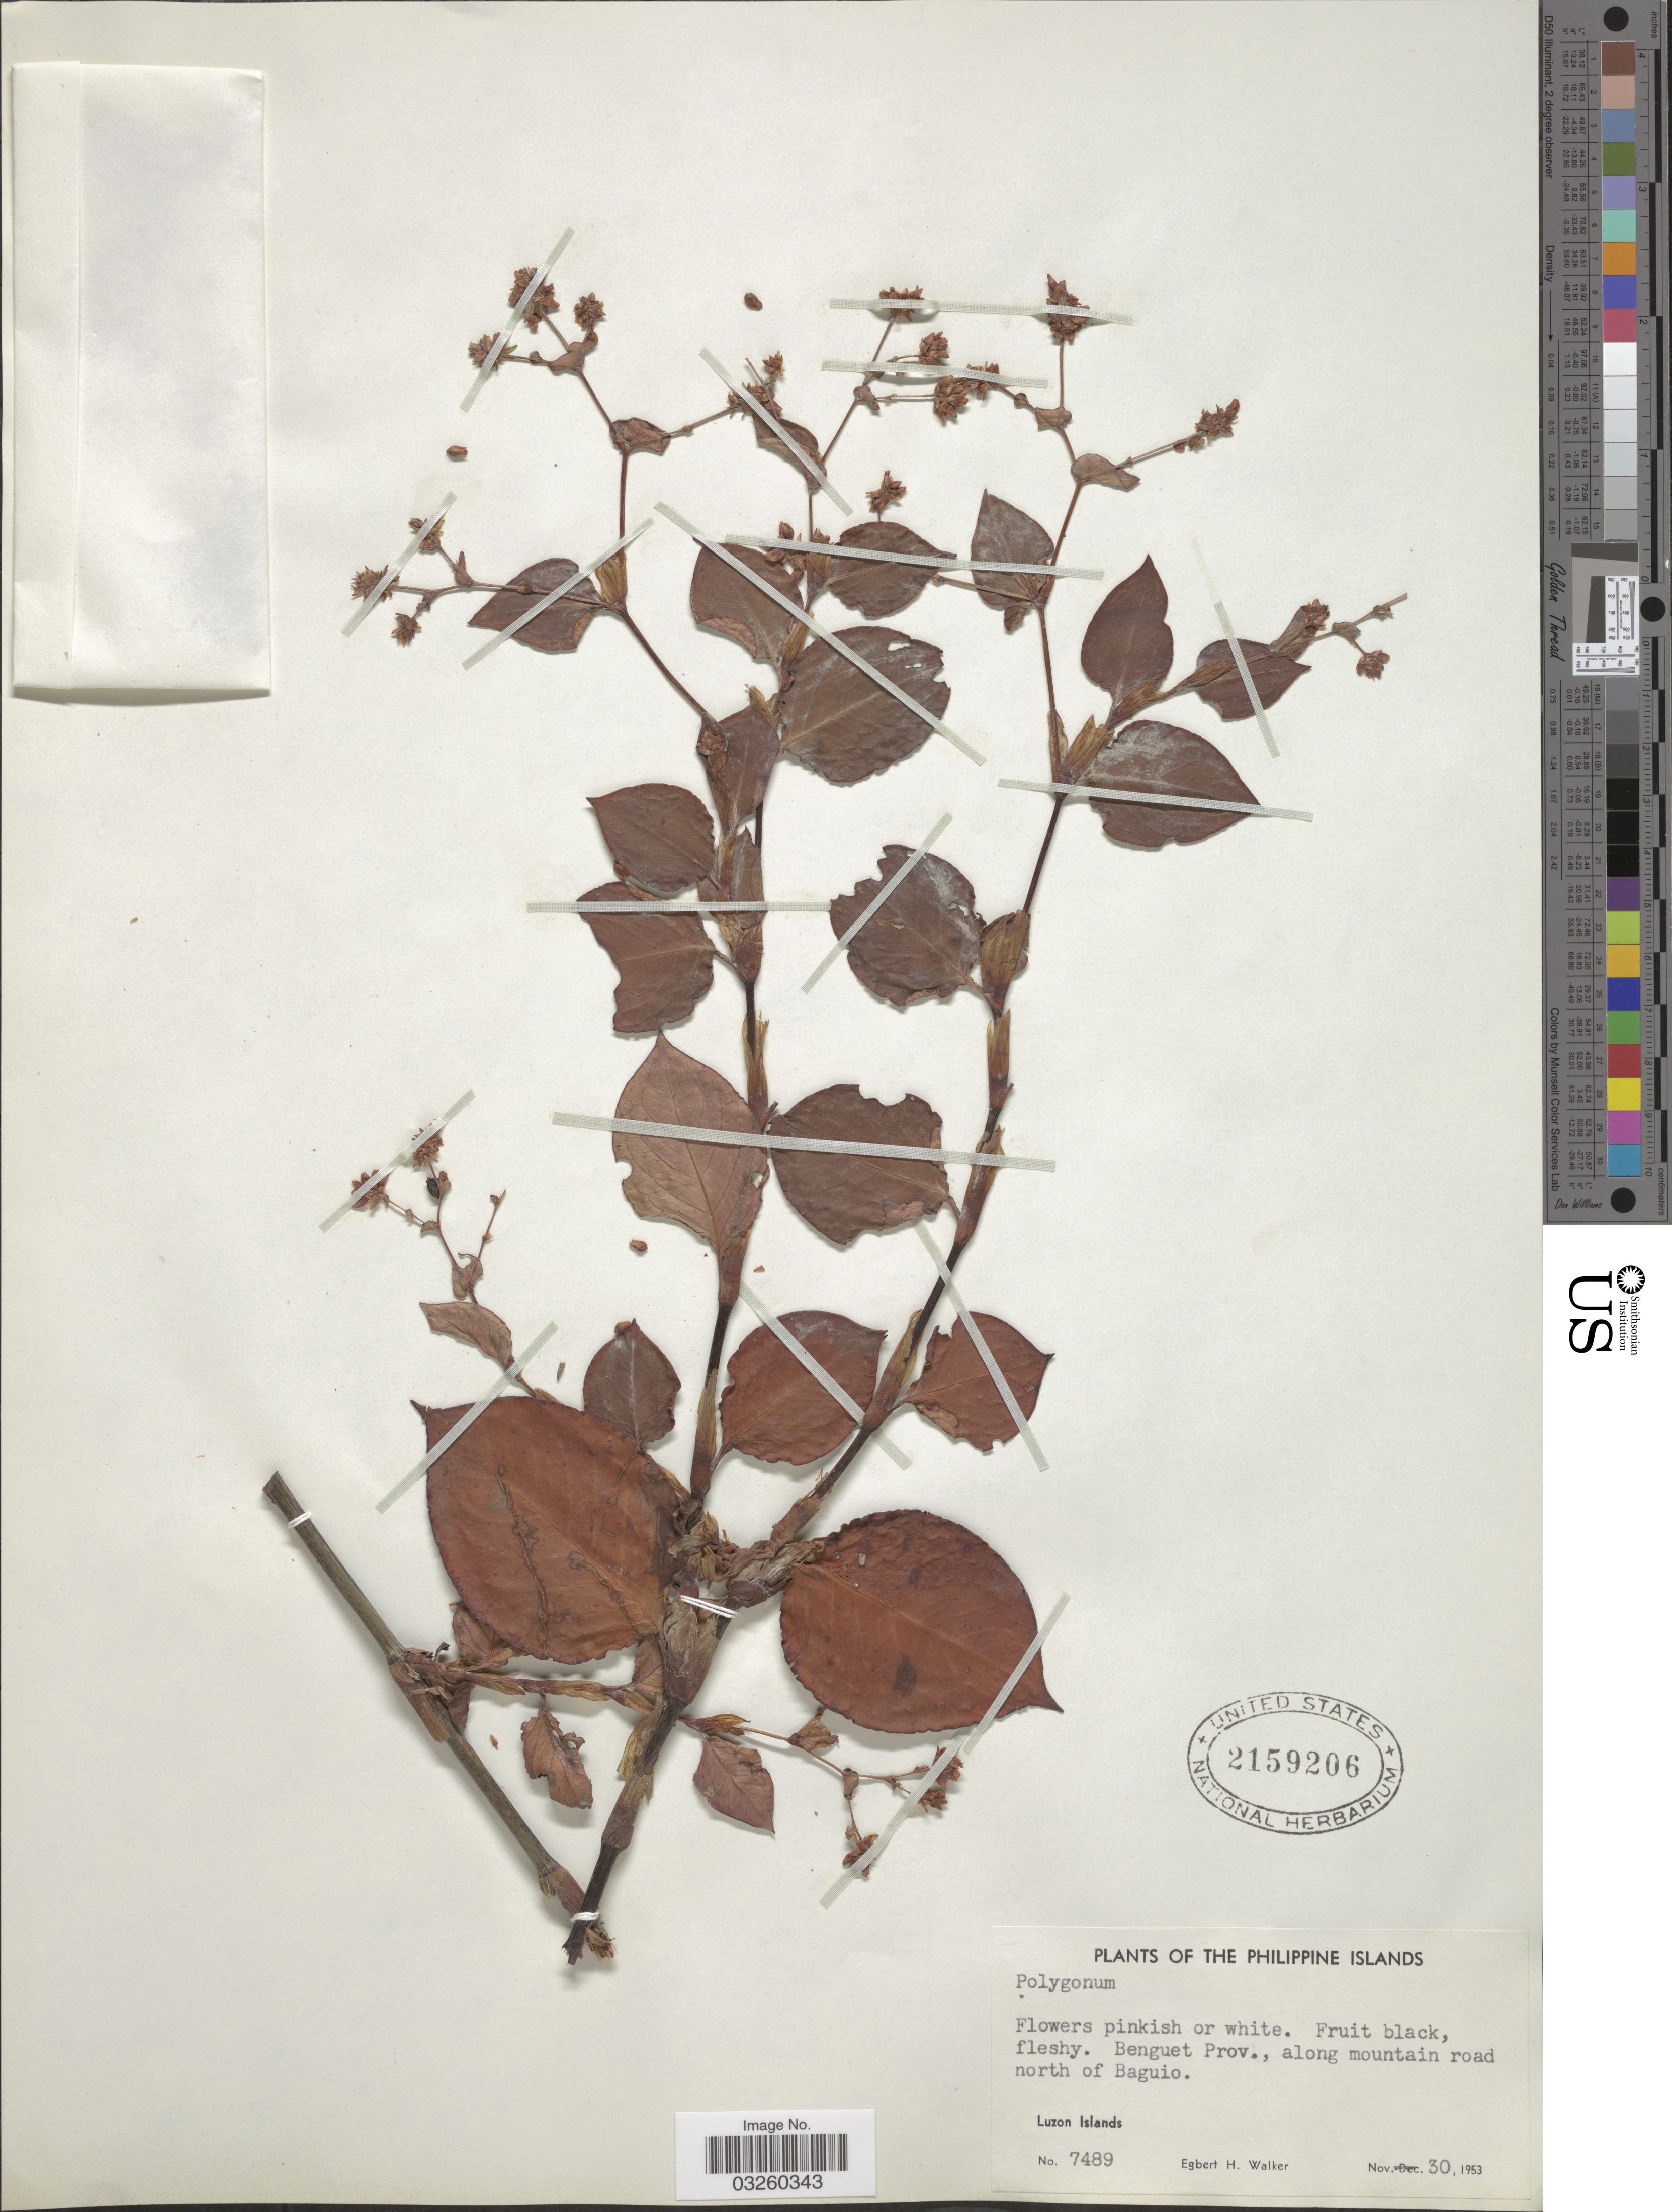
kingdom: Plantae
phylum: Tracheophyta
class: Magnoliopsida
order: Caryophyllales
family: Polygonaceae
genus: Persicaria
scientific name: Persicaria chinensis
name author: (L.) H. Gross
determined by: Strong, Mark T., (BOT), Smithsonian Institution - National Museum of Natural History (UNITED STATES)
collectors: E. H. Walker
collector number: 7489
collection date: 1953-11-30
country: Philippines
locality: Philippine Islands. Benguet Prov., along mountain road north of Baguio. Luzon Islands.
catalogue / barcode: US 2159206